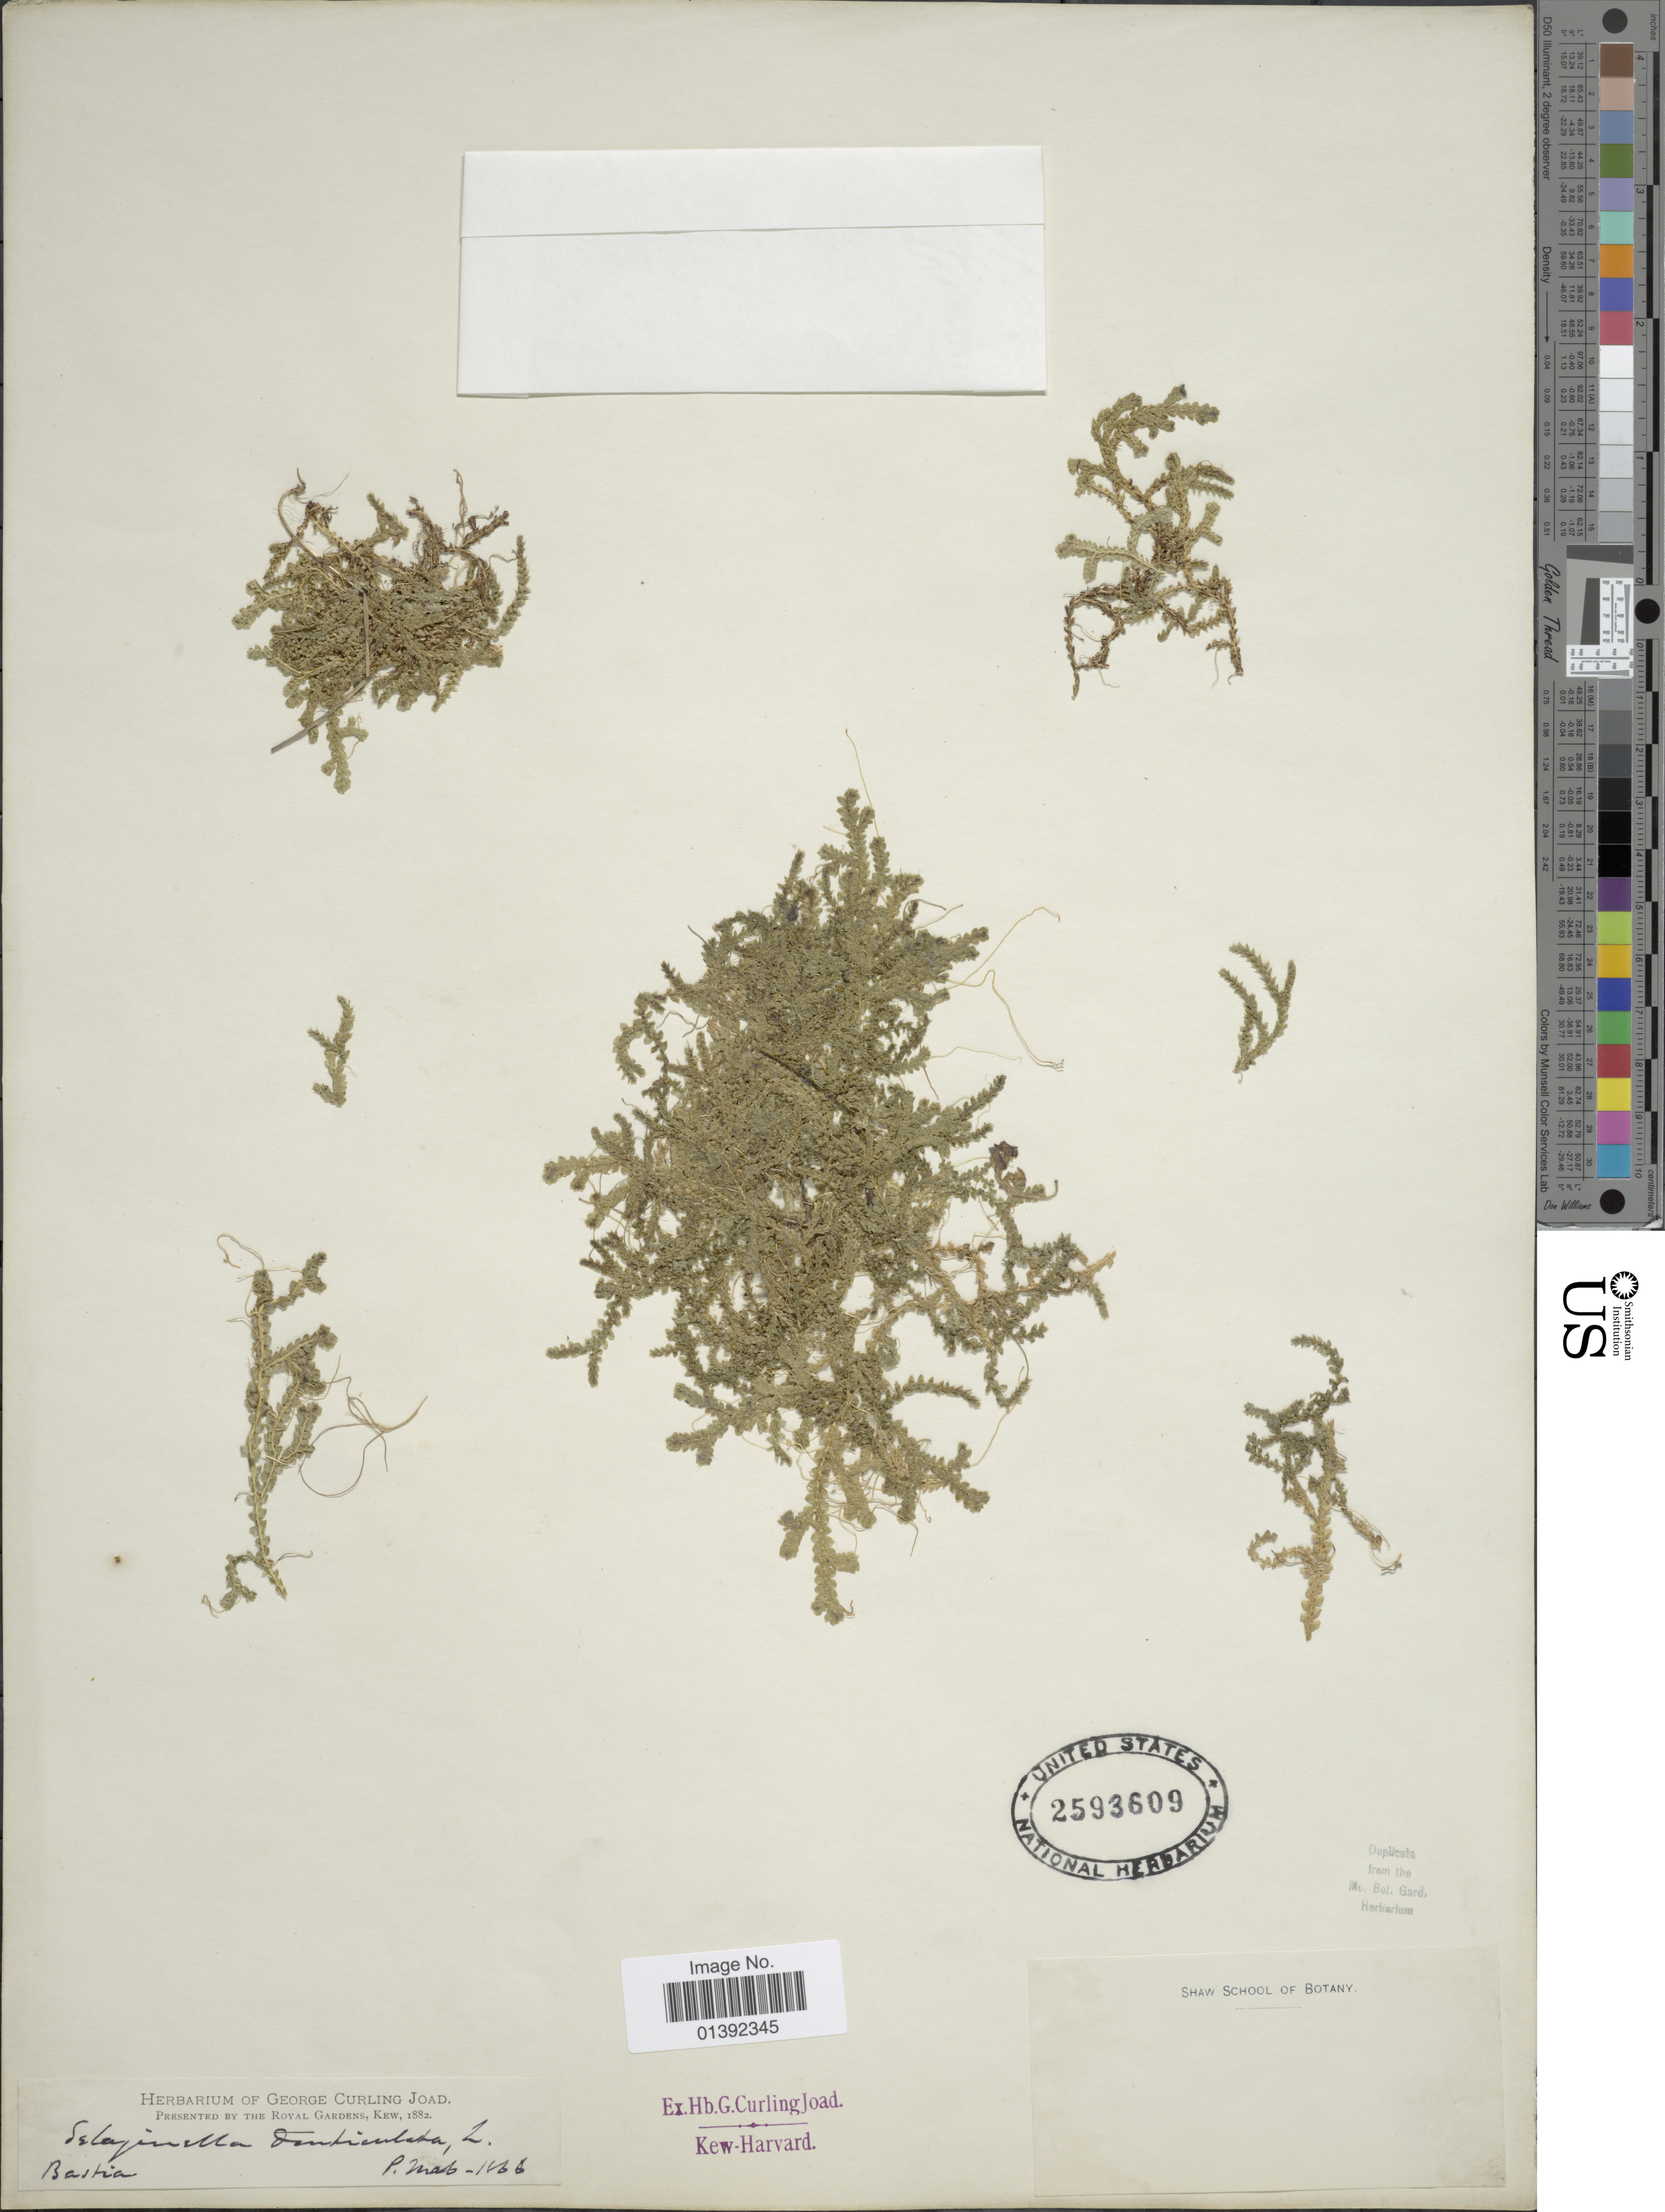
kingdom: Plantae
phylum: Tracheophyta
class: Lycopodiopsida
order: Selaginellales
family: Selaginellaceae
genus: Selaginella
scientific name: Selaginella denticulata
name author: (L.) Spring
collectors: ex herb. George Curling Joad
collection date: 1866-03-08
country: France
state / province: Corsica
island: Corse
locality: Bastia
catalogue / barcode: US 2593609